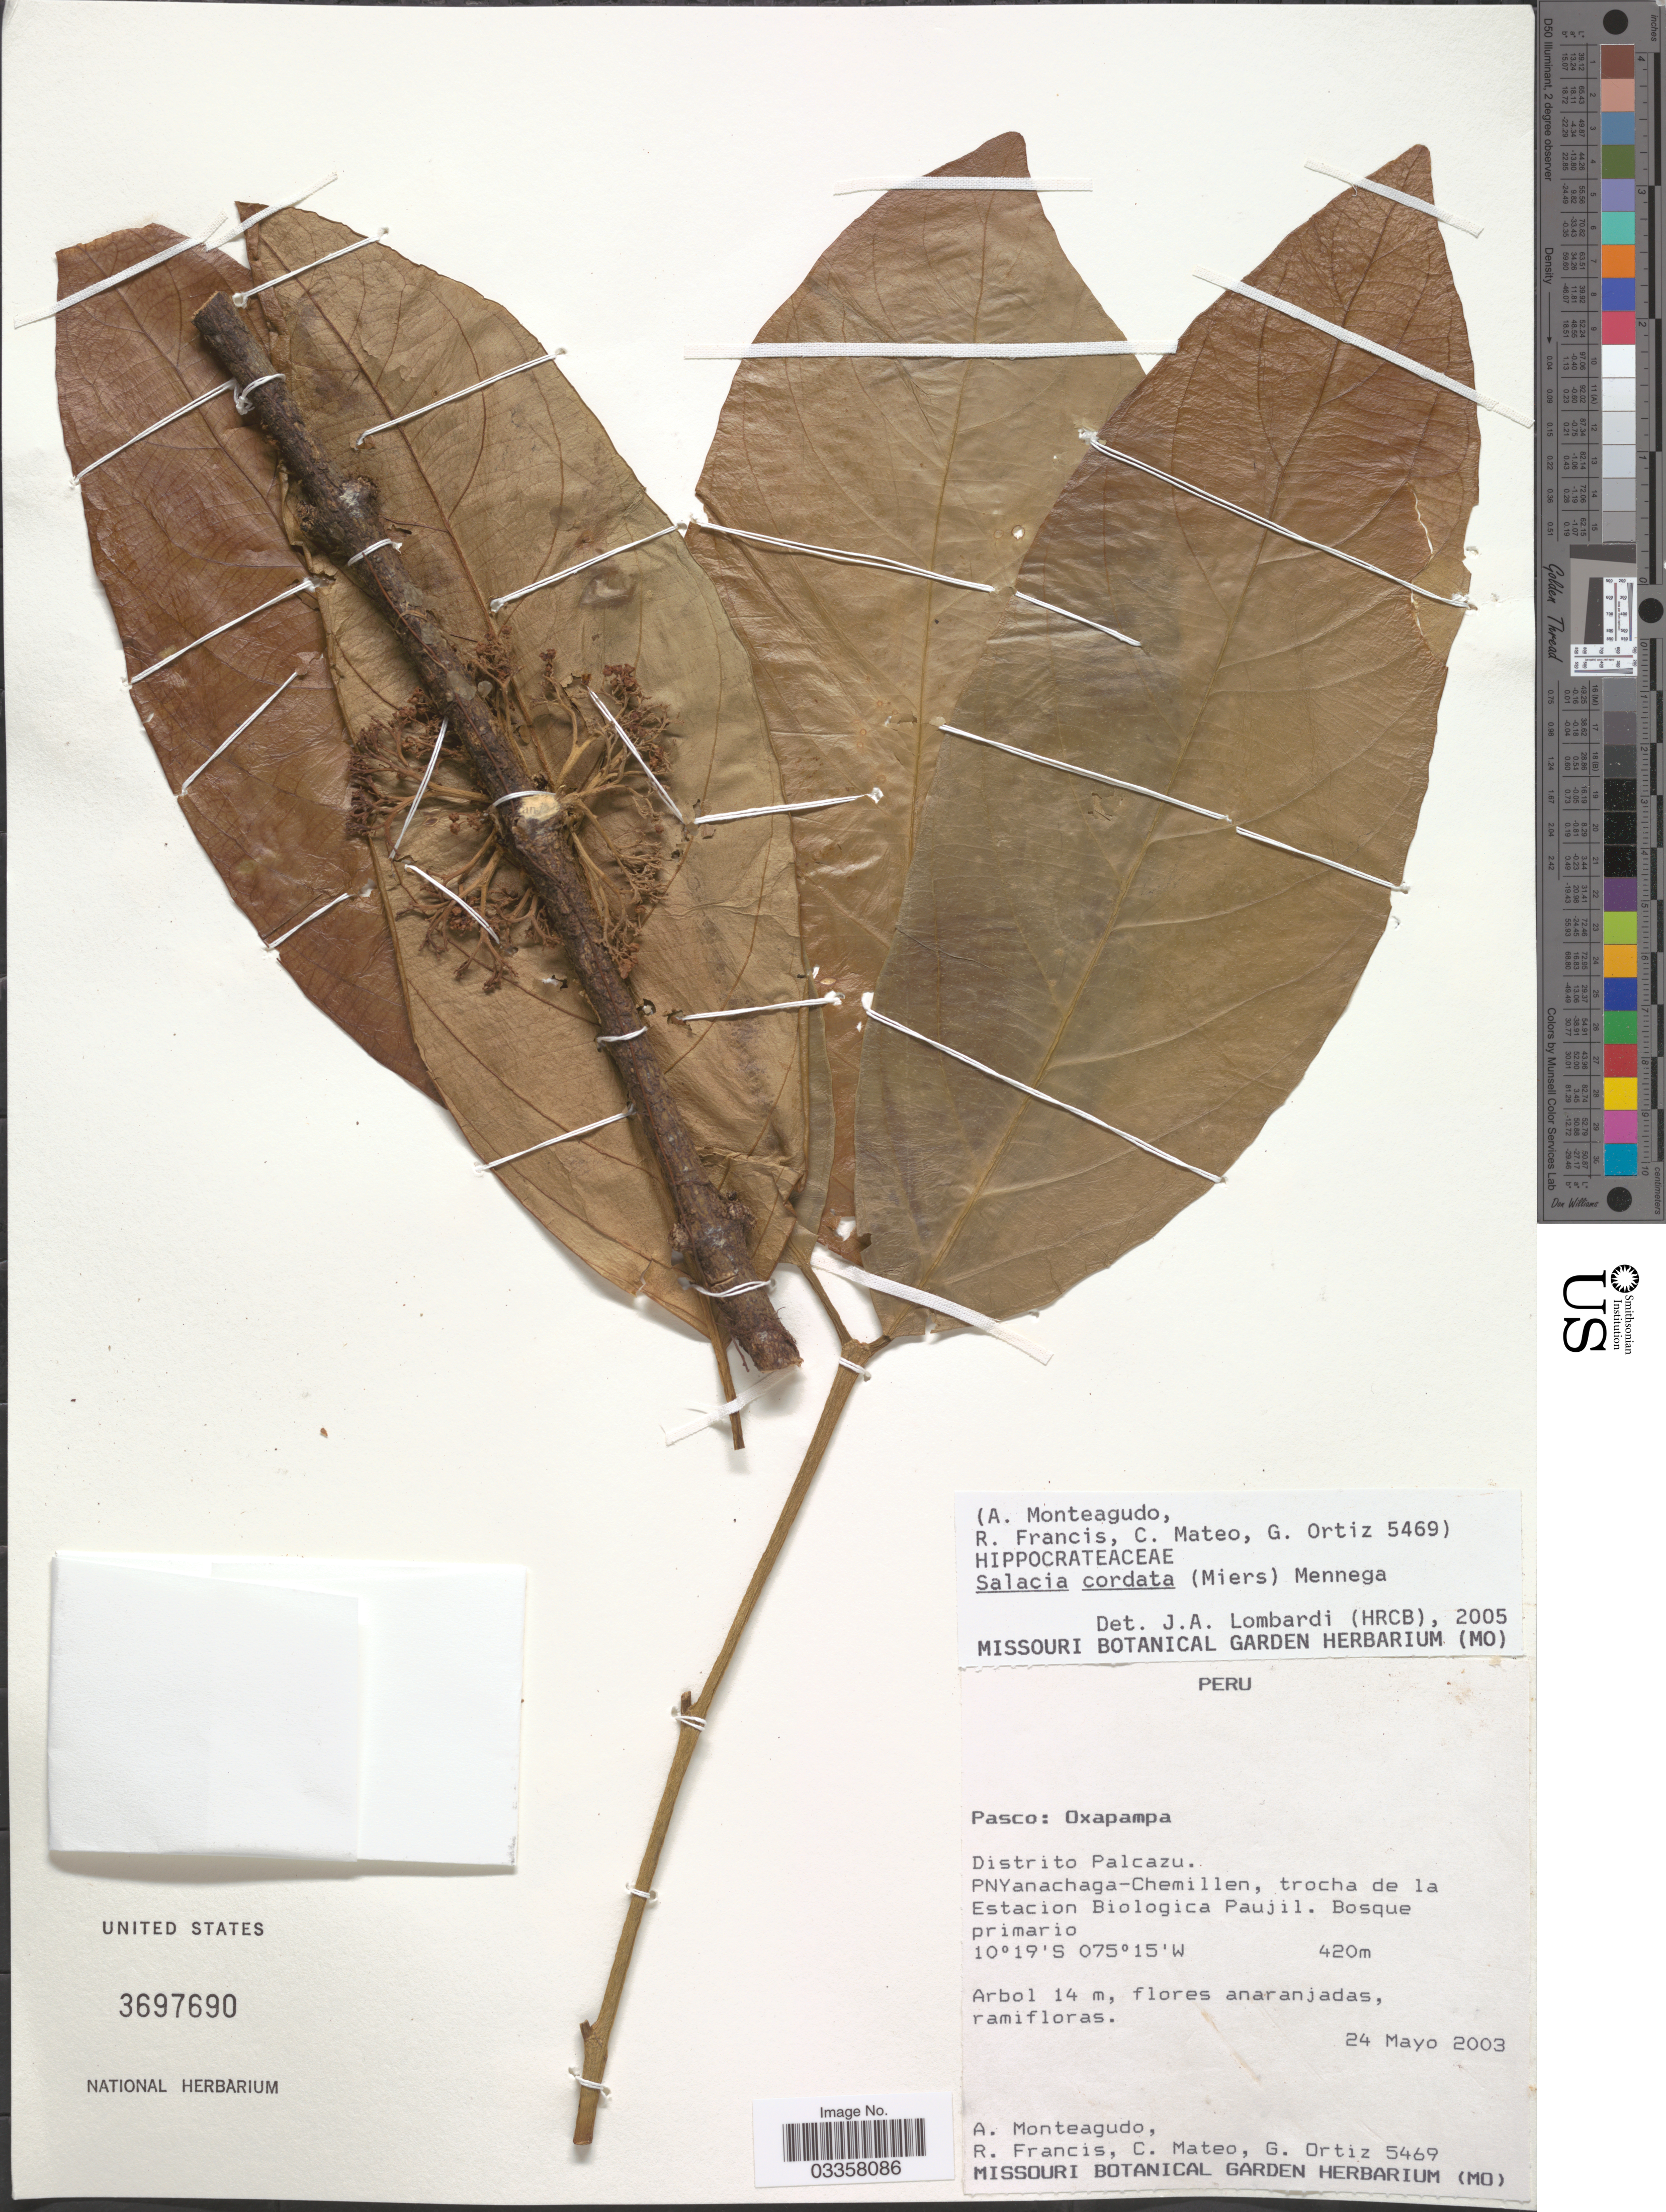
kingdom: Plantae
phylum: Tracheophyta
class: Magnoliopsida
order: Celastrales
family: Celastraceae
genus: Salacia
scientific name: Salacia cordata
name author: (Miers) Mennega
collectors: A. Monteagudo, R. Francis, C. Mateo & G. Ortiz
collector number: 5469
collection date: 2003-05-24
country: Peru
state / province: Pasco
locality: Oxapampa, Distrito Palcazu. PNYanachaga-Chemillen, trocha de la Estacion Biologica Paujil.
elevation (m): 420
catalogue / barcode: US 3697690